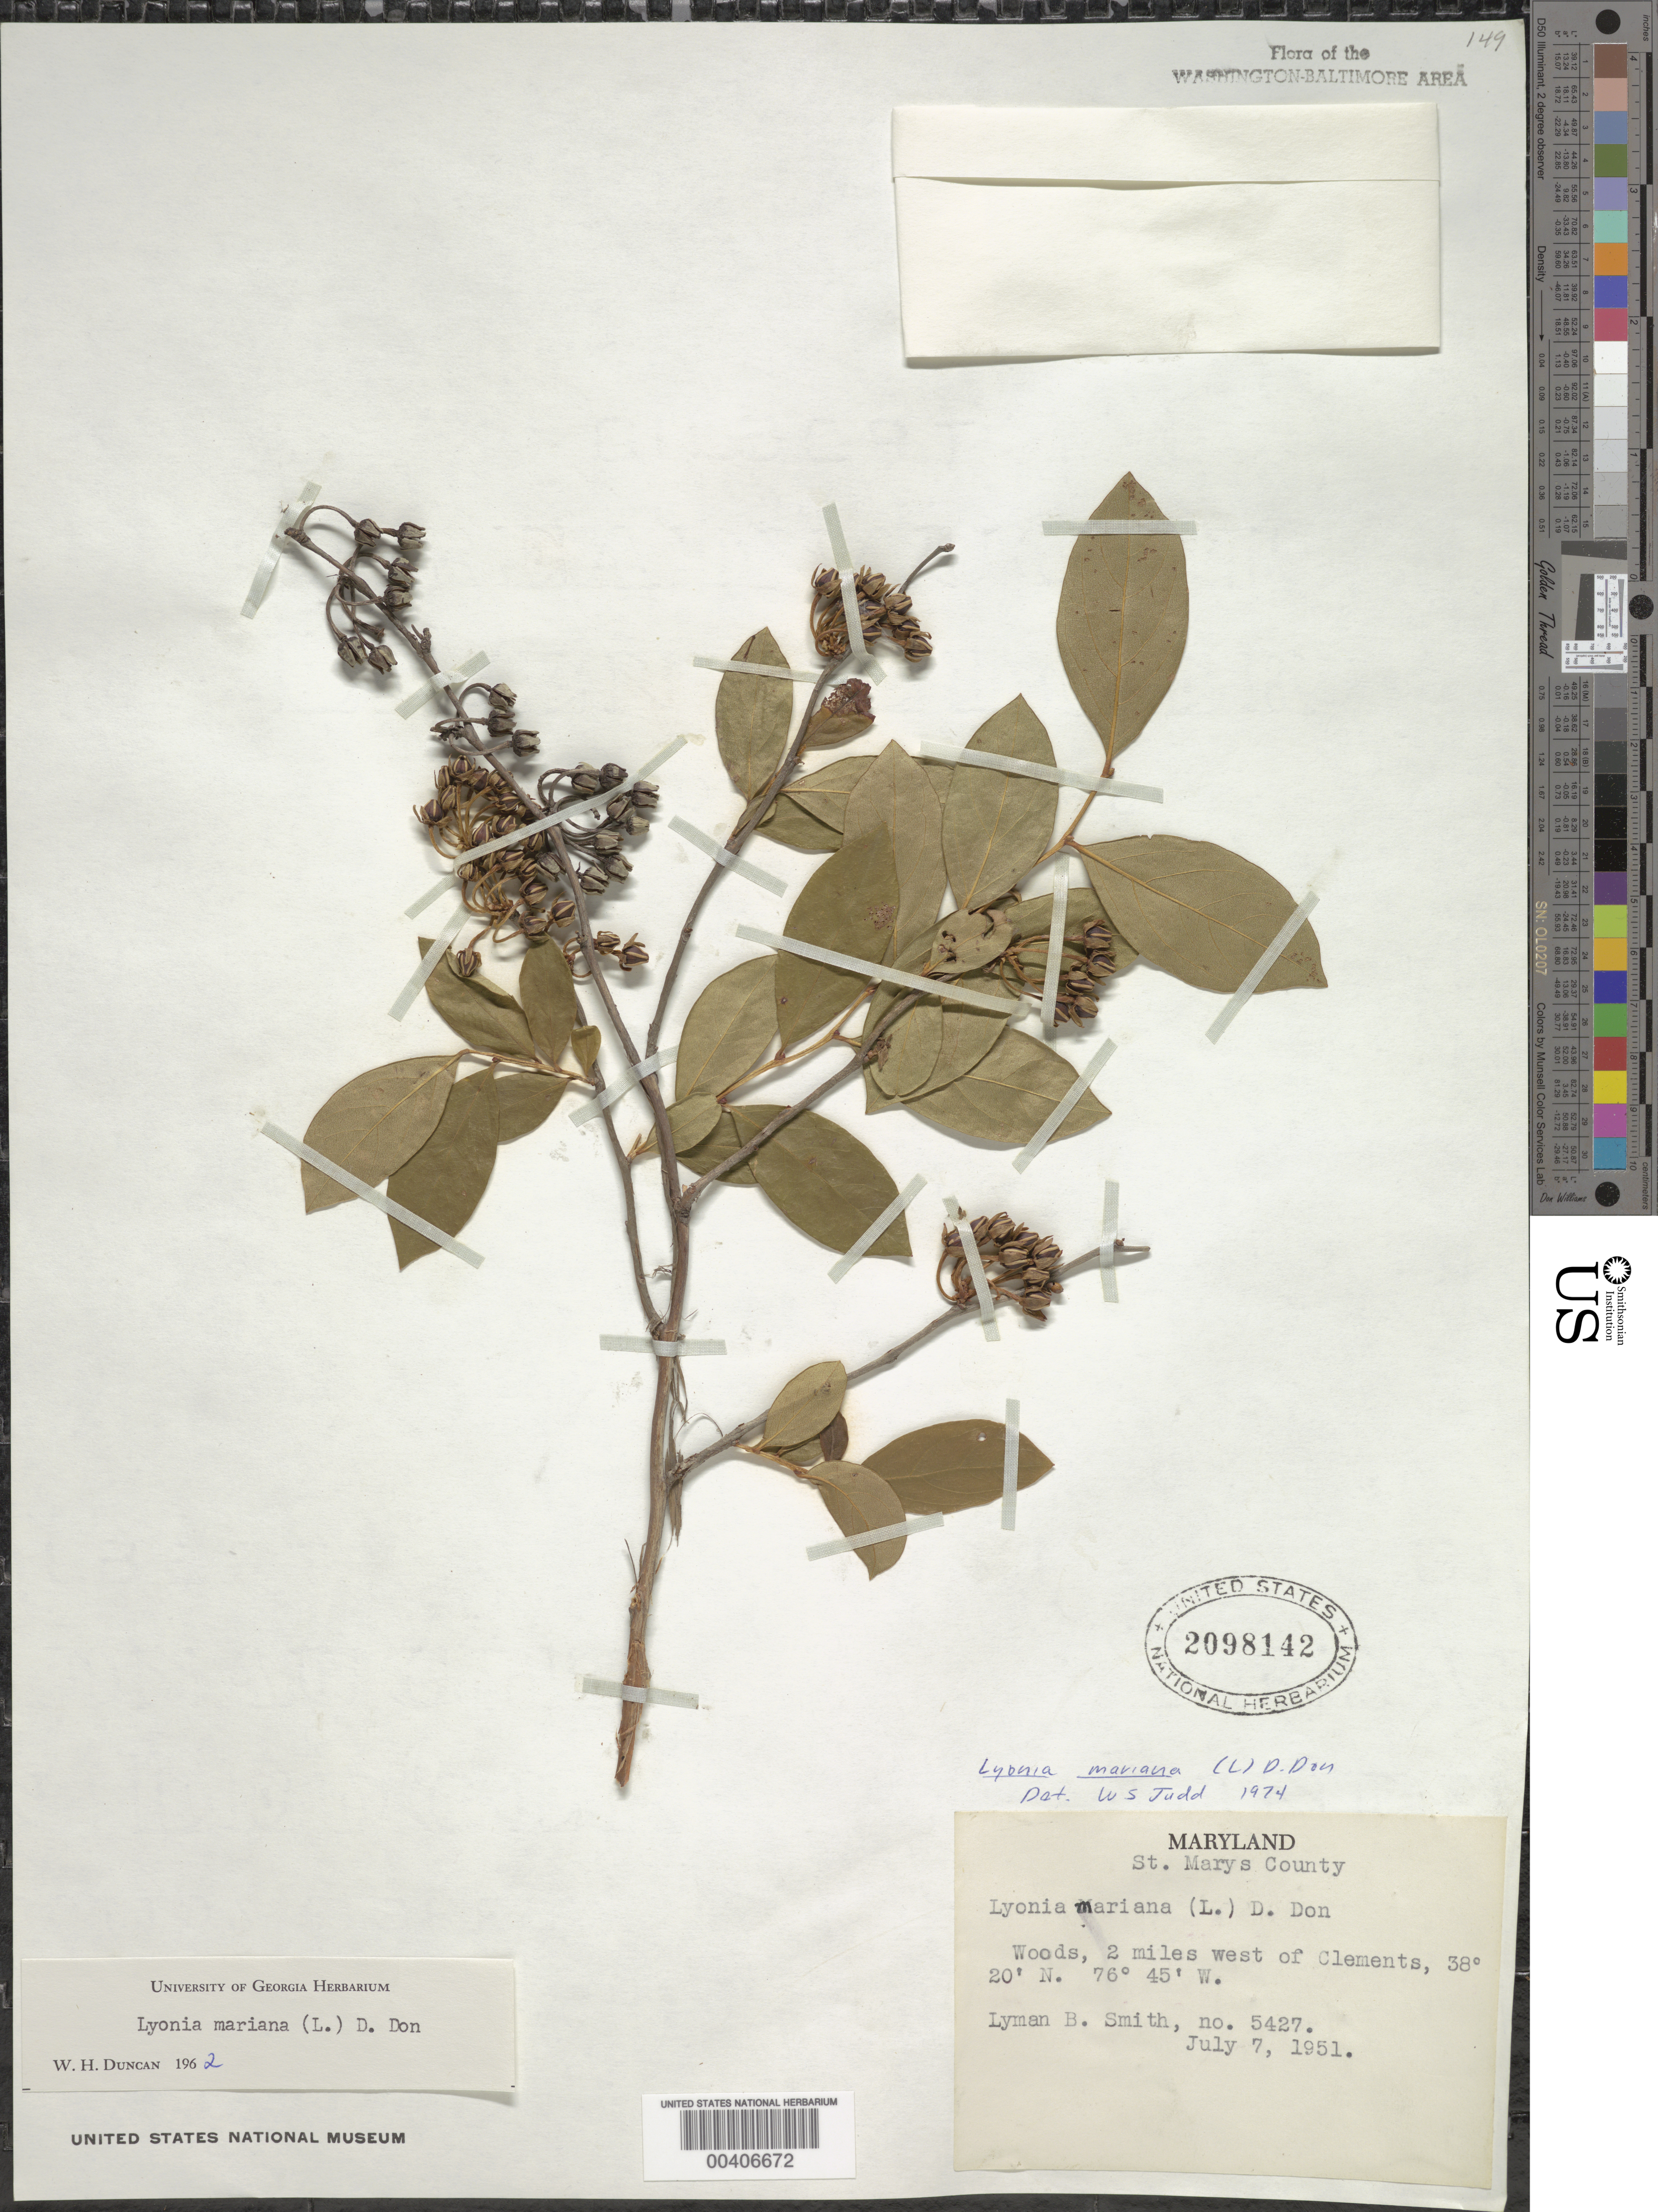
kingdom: Plantae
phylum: Tracheophyta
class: Magnoliopsida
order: Ericales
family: Ericaceae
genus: Lyonia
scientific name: Lyonia mariana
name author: (L.) D. Don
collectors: L. Smith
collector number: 5427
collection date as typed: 07 Jul 1951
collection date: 1951-07-07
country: United States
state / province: Maryland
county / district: St. Mary's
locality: West of Clements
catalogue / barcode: US 2098142